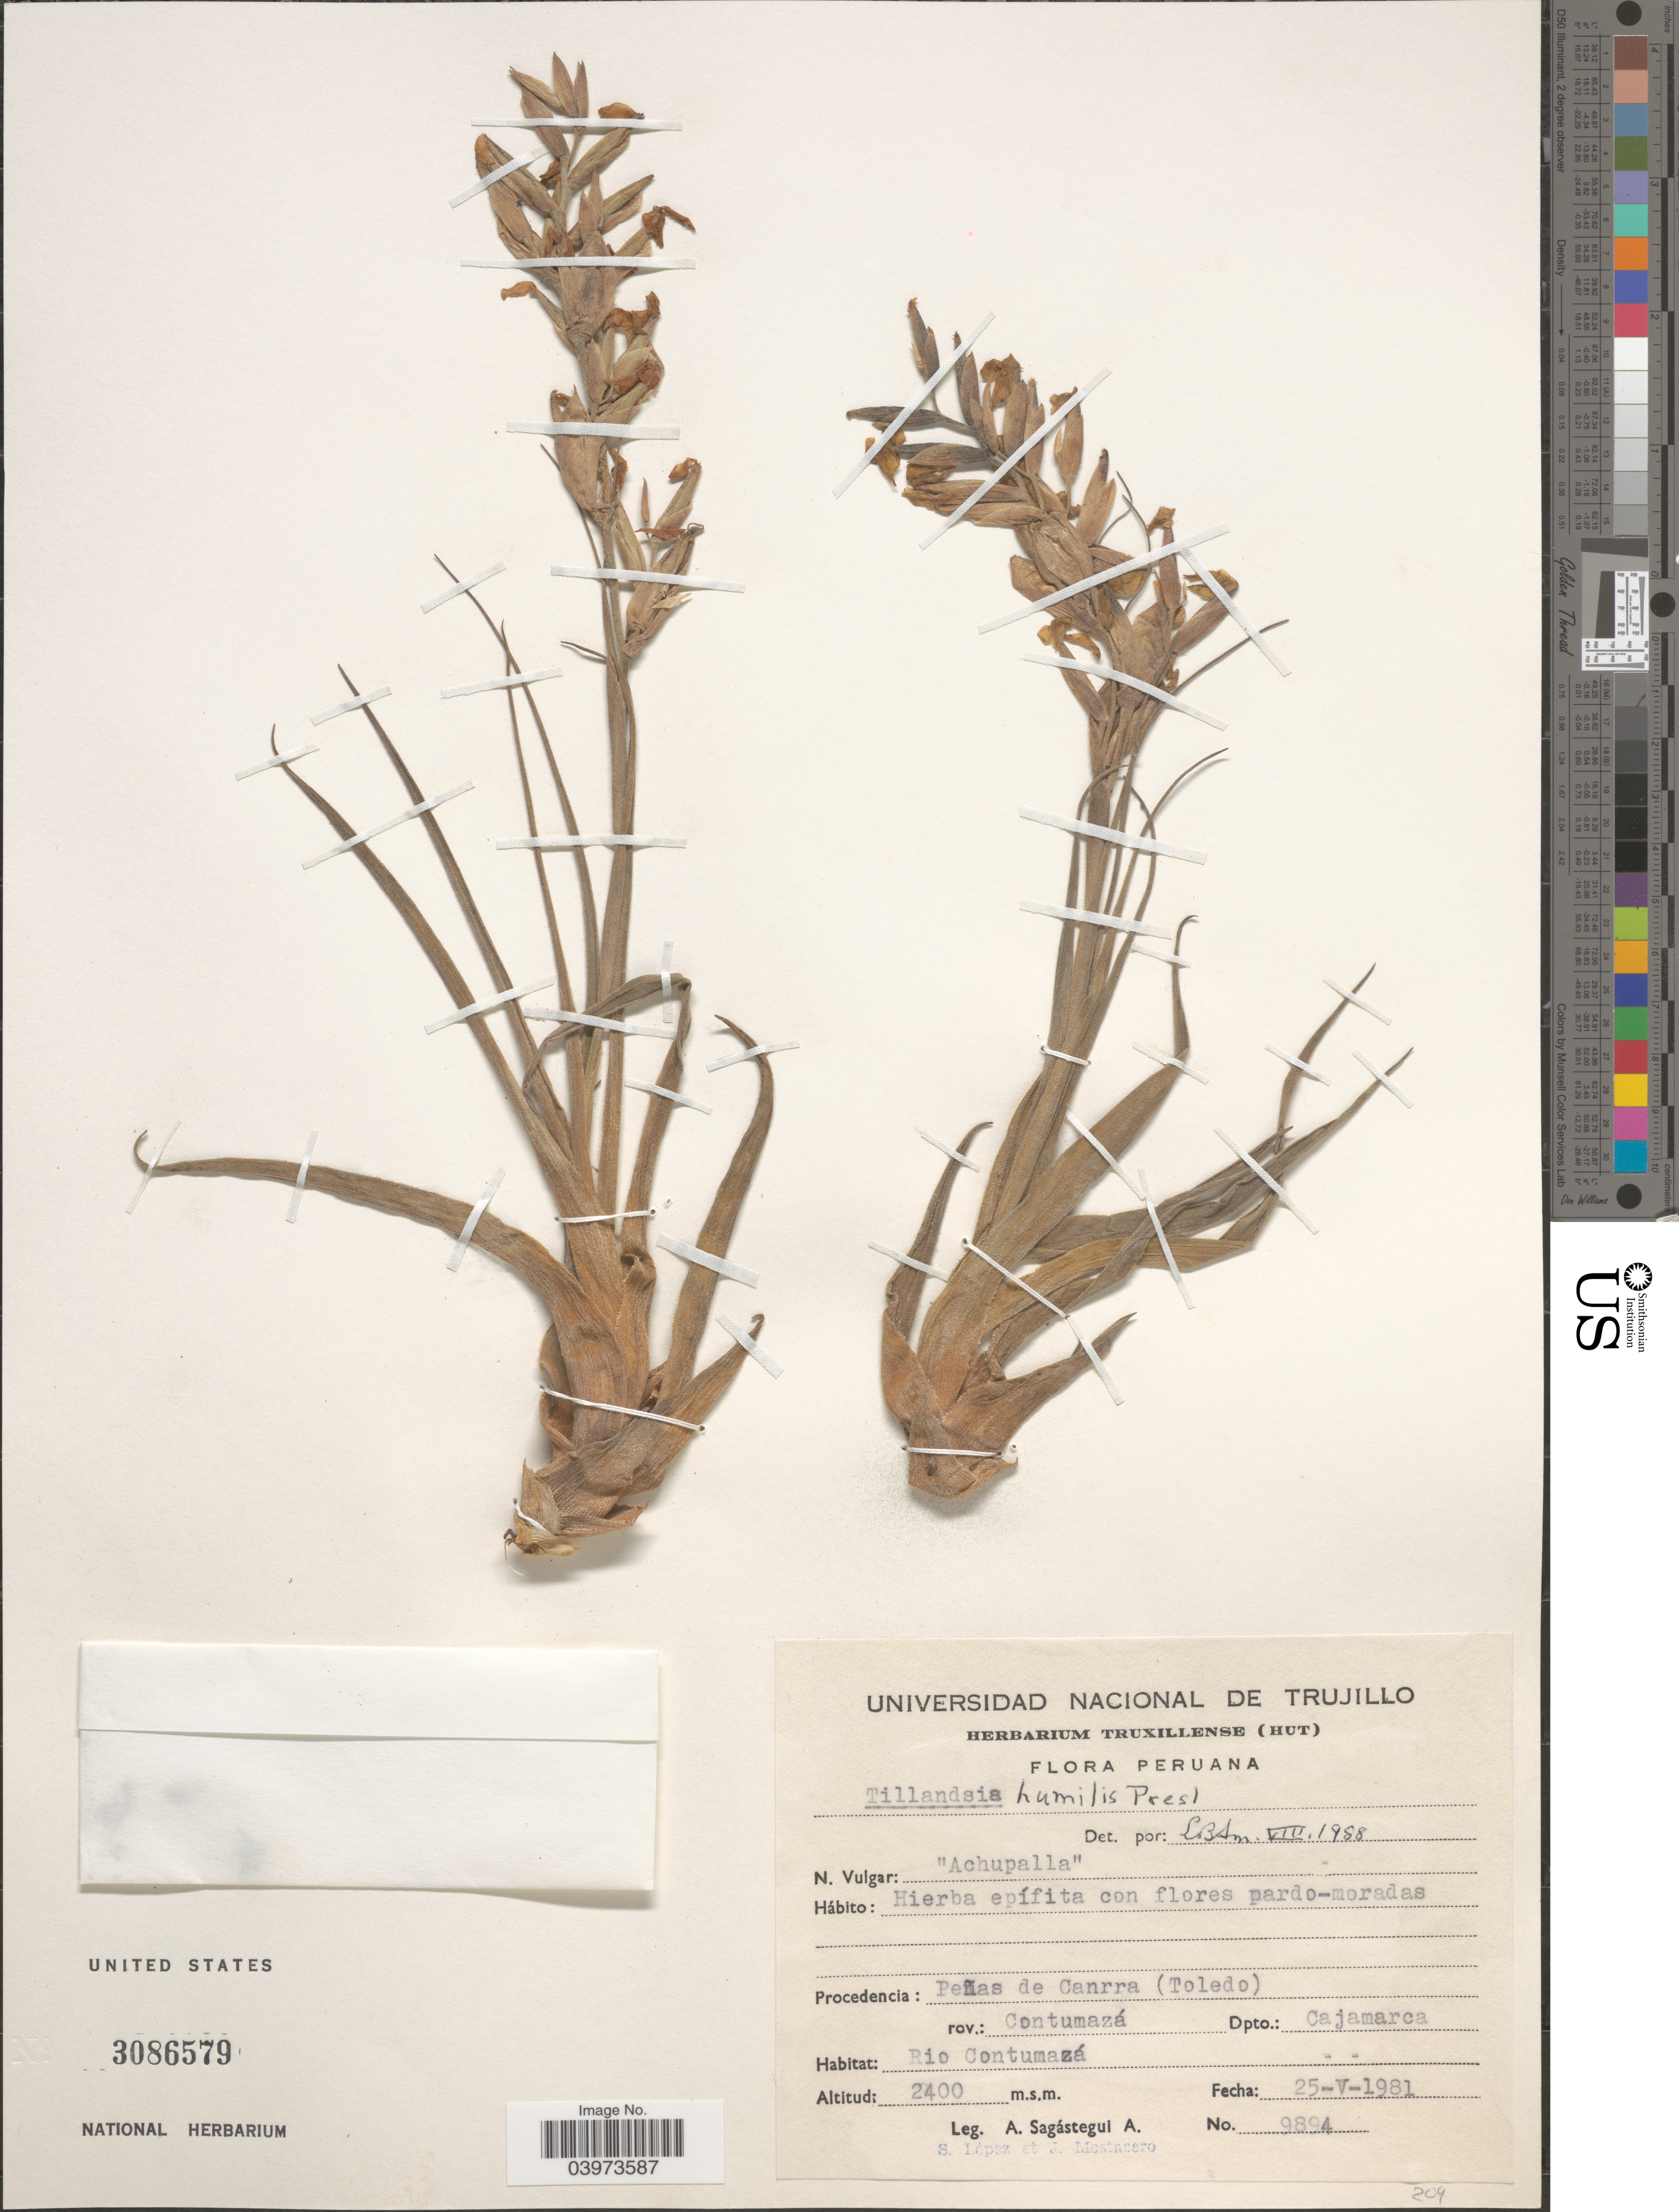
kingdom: Plantae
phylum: Tracheophyta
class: Liliopsida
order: Poales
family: Bromeliaceae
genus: Tillandsia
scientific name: Tillandsia humilis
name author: C. Presl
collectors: A. Sagástegui A.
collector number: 9894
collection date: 1981-05-25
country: Peru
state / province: Cajamarca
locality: Peñas de Canrra (Toledo). Rov.: Contumazá. Dpto.: Cajamarca. Rio Contumazá.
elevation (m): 2400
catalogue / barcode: US 3086579